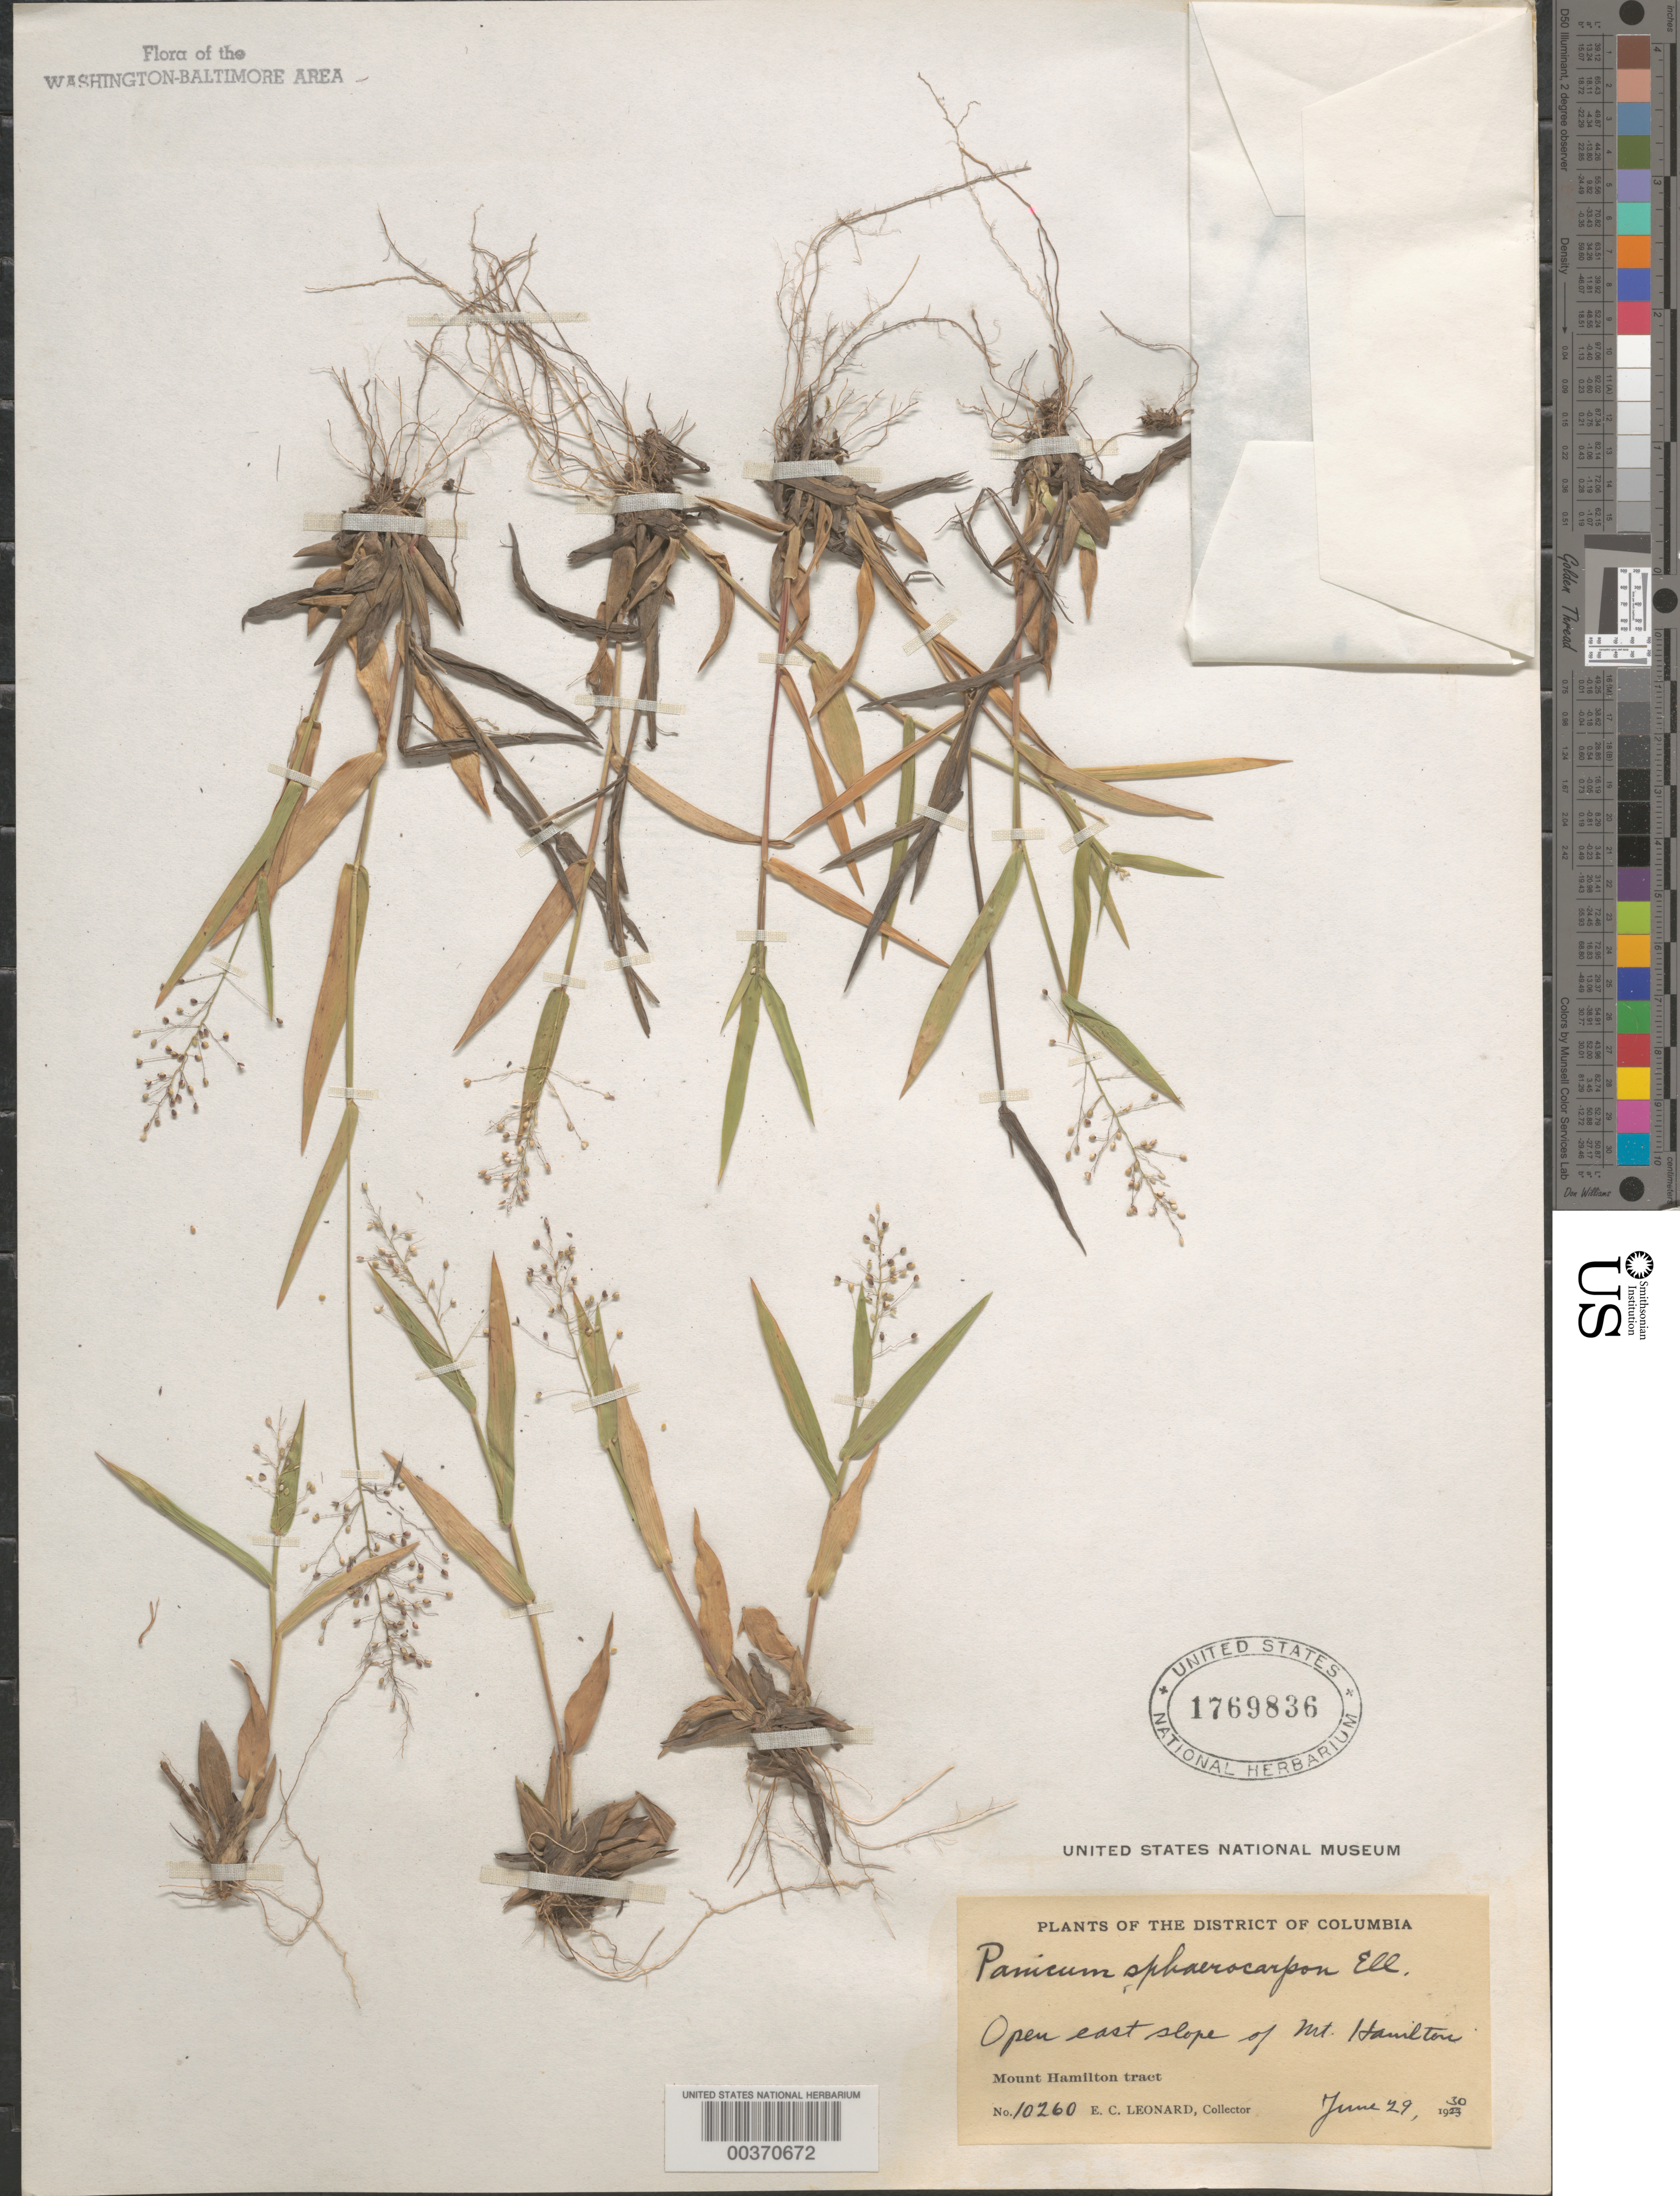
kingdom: Plantae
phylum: Tracheophyta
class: Liliopsida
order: Poales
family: Poaceae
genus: Dichanthelium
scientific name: Dichanthelium sphaerocarpon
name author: (Elliott) Gould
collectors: E. C. Leonard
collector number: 10260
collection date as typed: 29 Jun 1930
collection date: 1930-06-29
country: United States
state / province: District of Columbia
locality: Mount Hamilton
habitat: Open slope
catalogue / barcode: US 1769836